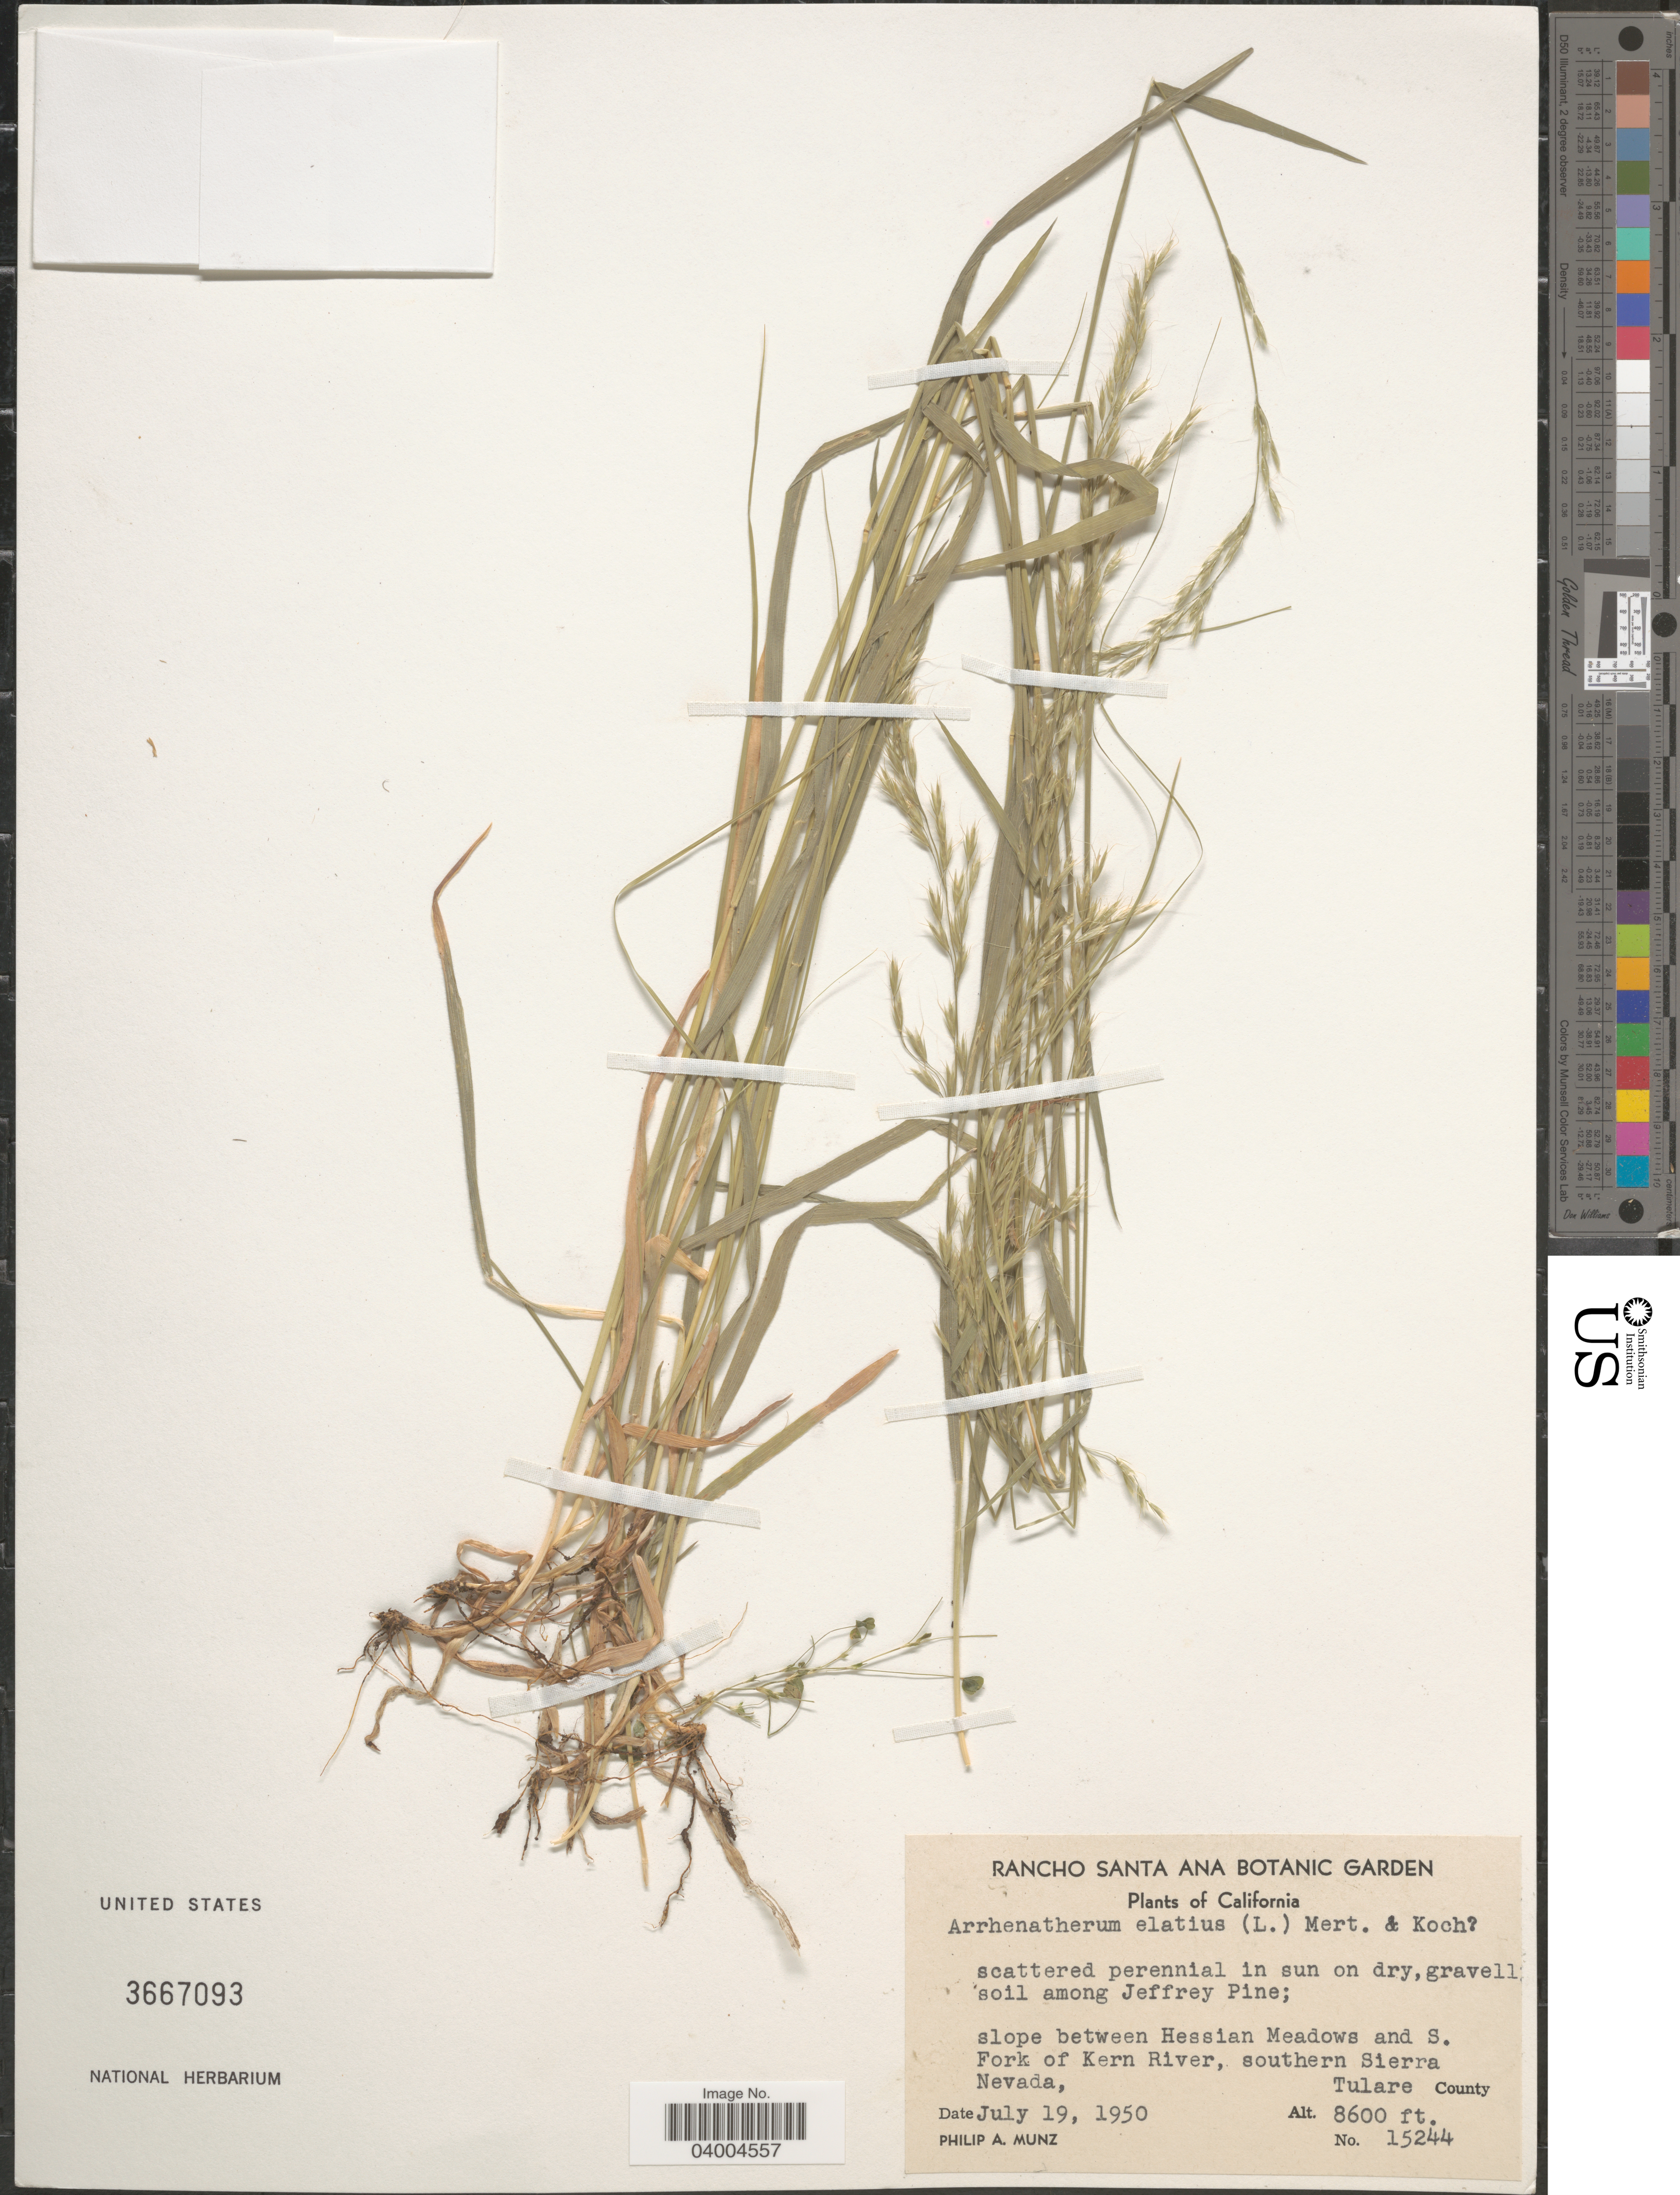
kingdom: Plantae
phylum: Tracheophyta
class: Liliopsida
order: Poales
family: Poaceae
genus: Arrhenatherum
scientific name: Arrhenatherum elatius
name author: (L.) J. Presl & C. Presl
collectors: P. A. Munz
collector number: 15244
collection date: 1950-07-19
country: United States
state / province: California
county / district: Tulare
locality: Gravelly soil among Jeffrey Pine; slope between Hessian Meadows and S. Fork of Kern River, southern Sierra Nevada, Tulare County.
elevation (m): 2621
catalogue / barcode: US 3667093